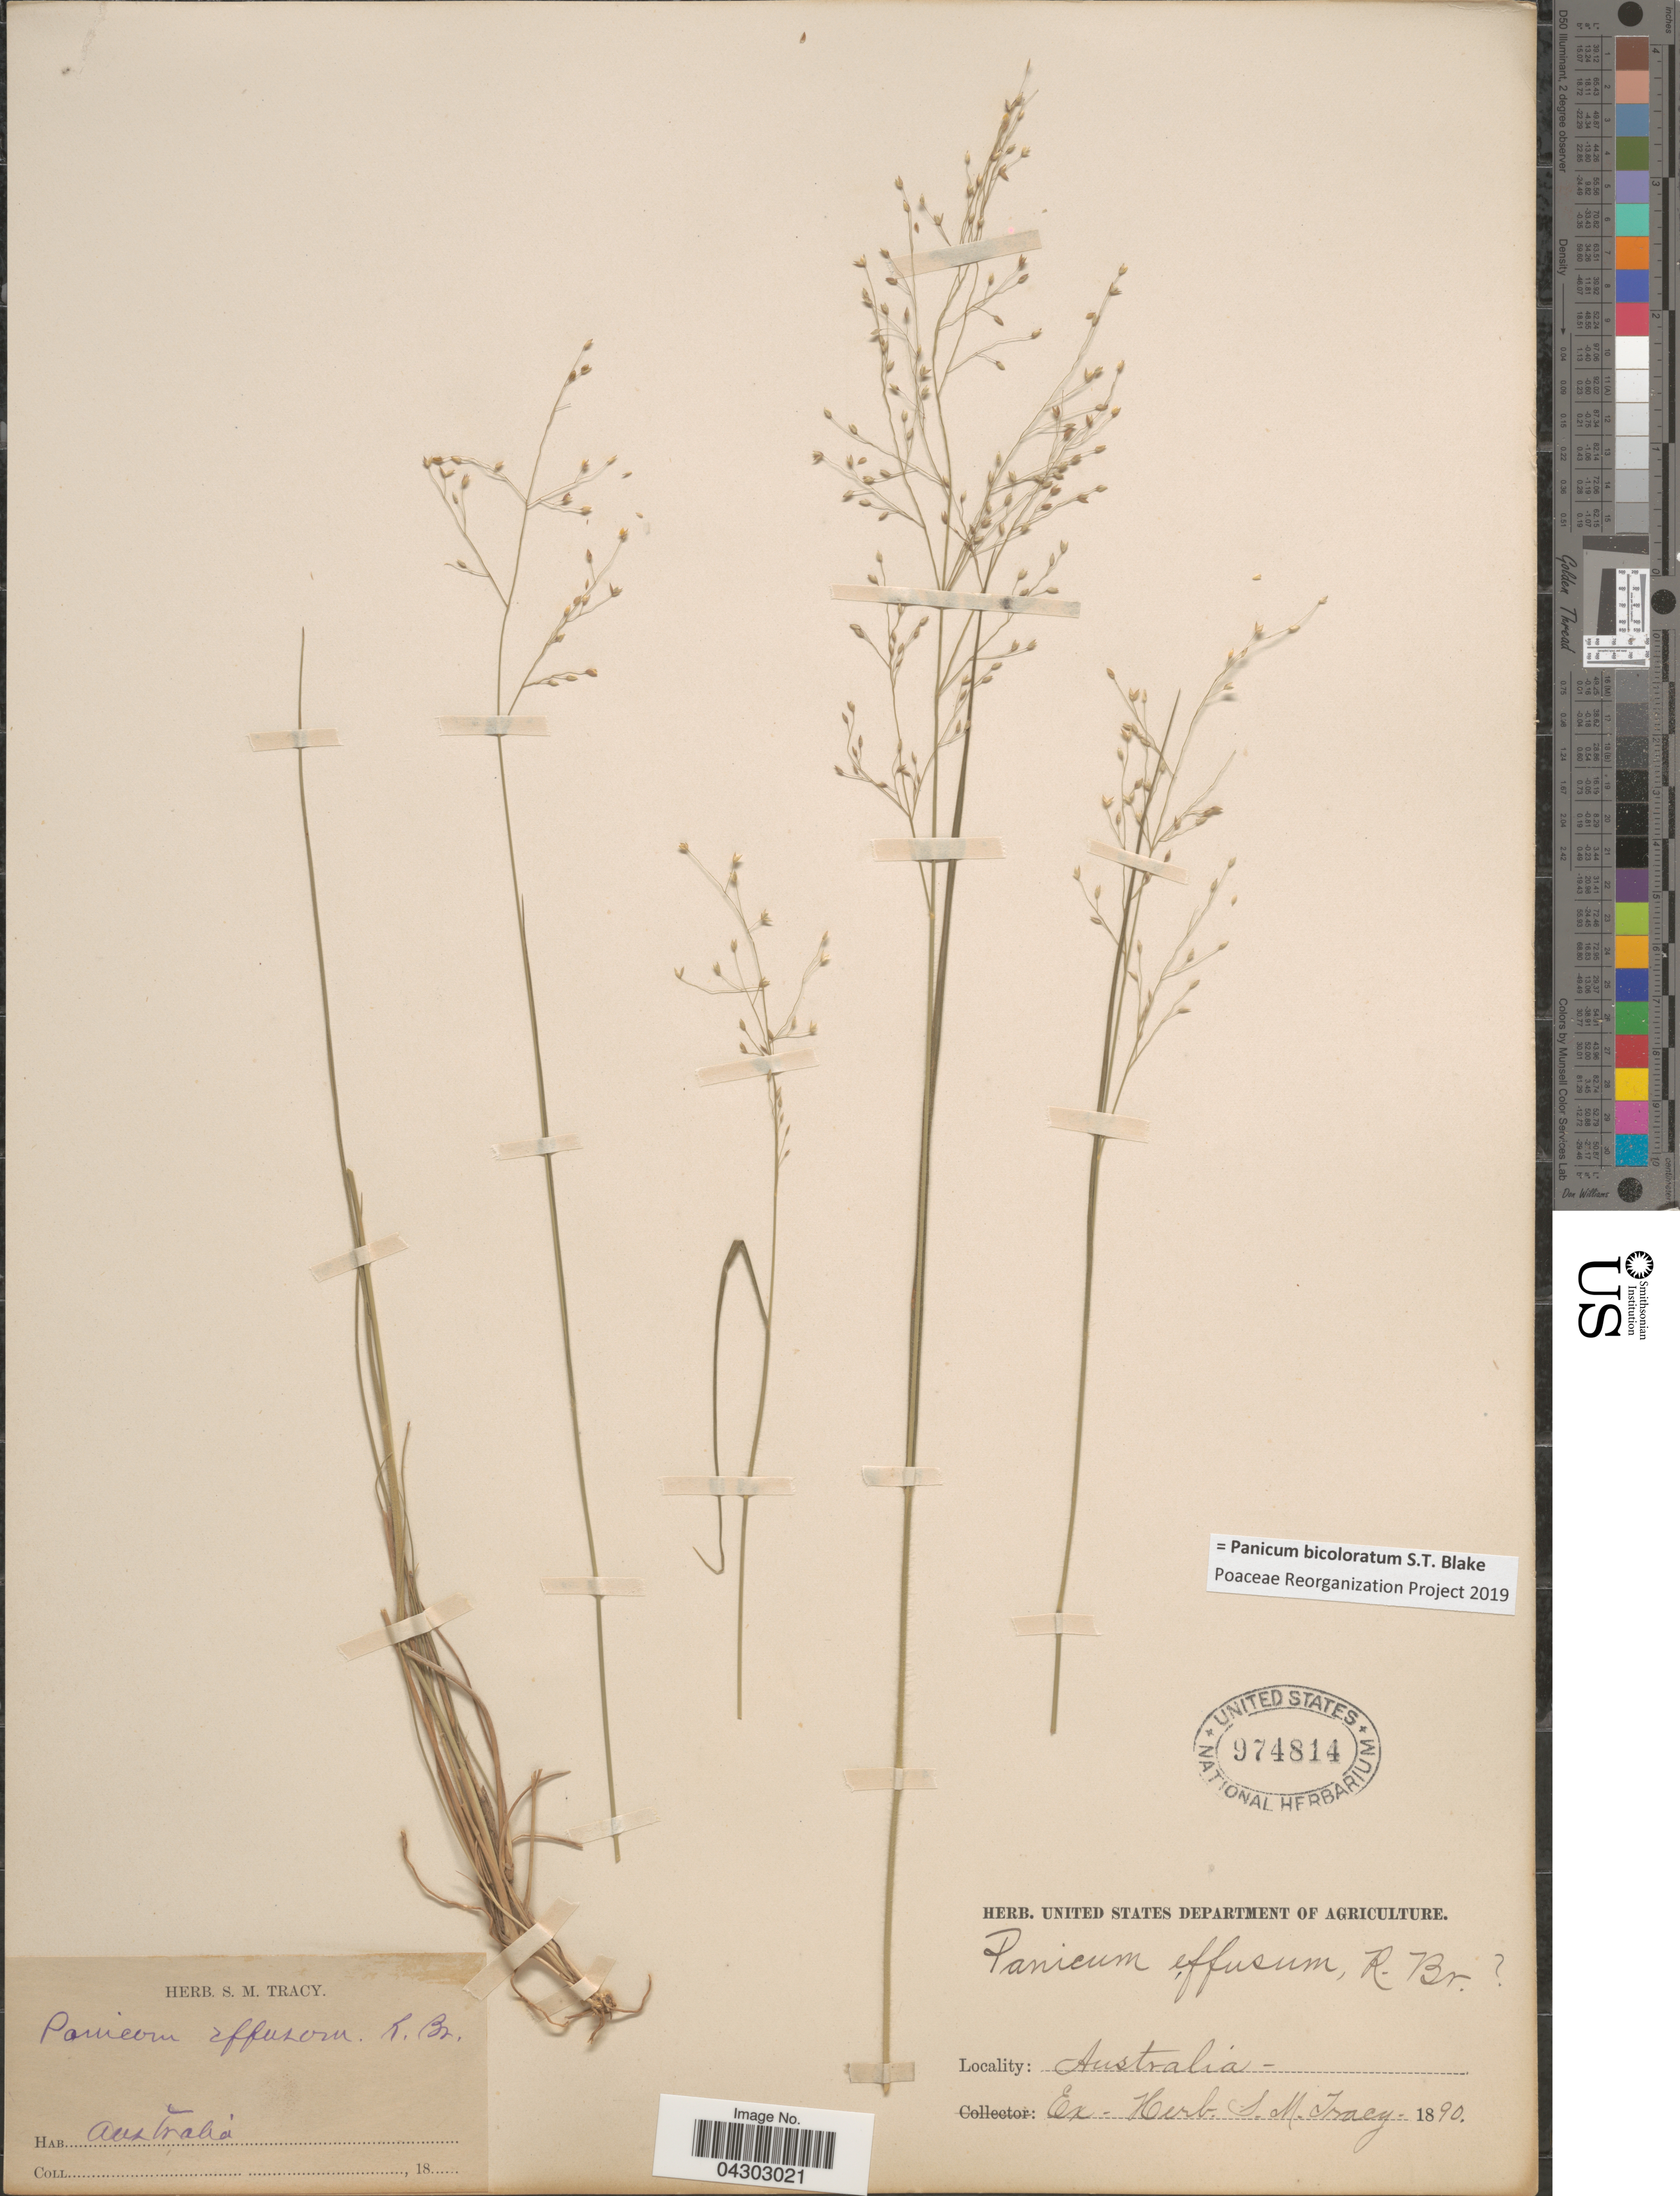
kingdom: Plantae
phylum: Tracheophyta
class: Liliopsida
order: Poales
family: Poaceae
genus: Panicum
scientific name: Panicum bicoloratum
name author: S.T. Blake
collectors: Ex herb. S. M. Tracy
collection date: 1890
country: Australia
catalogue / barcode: US 974814